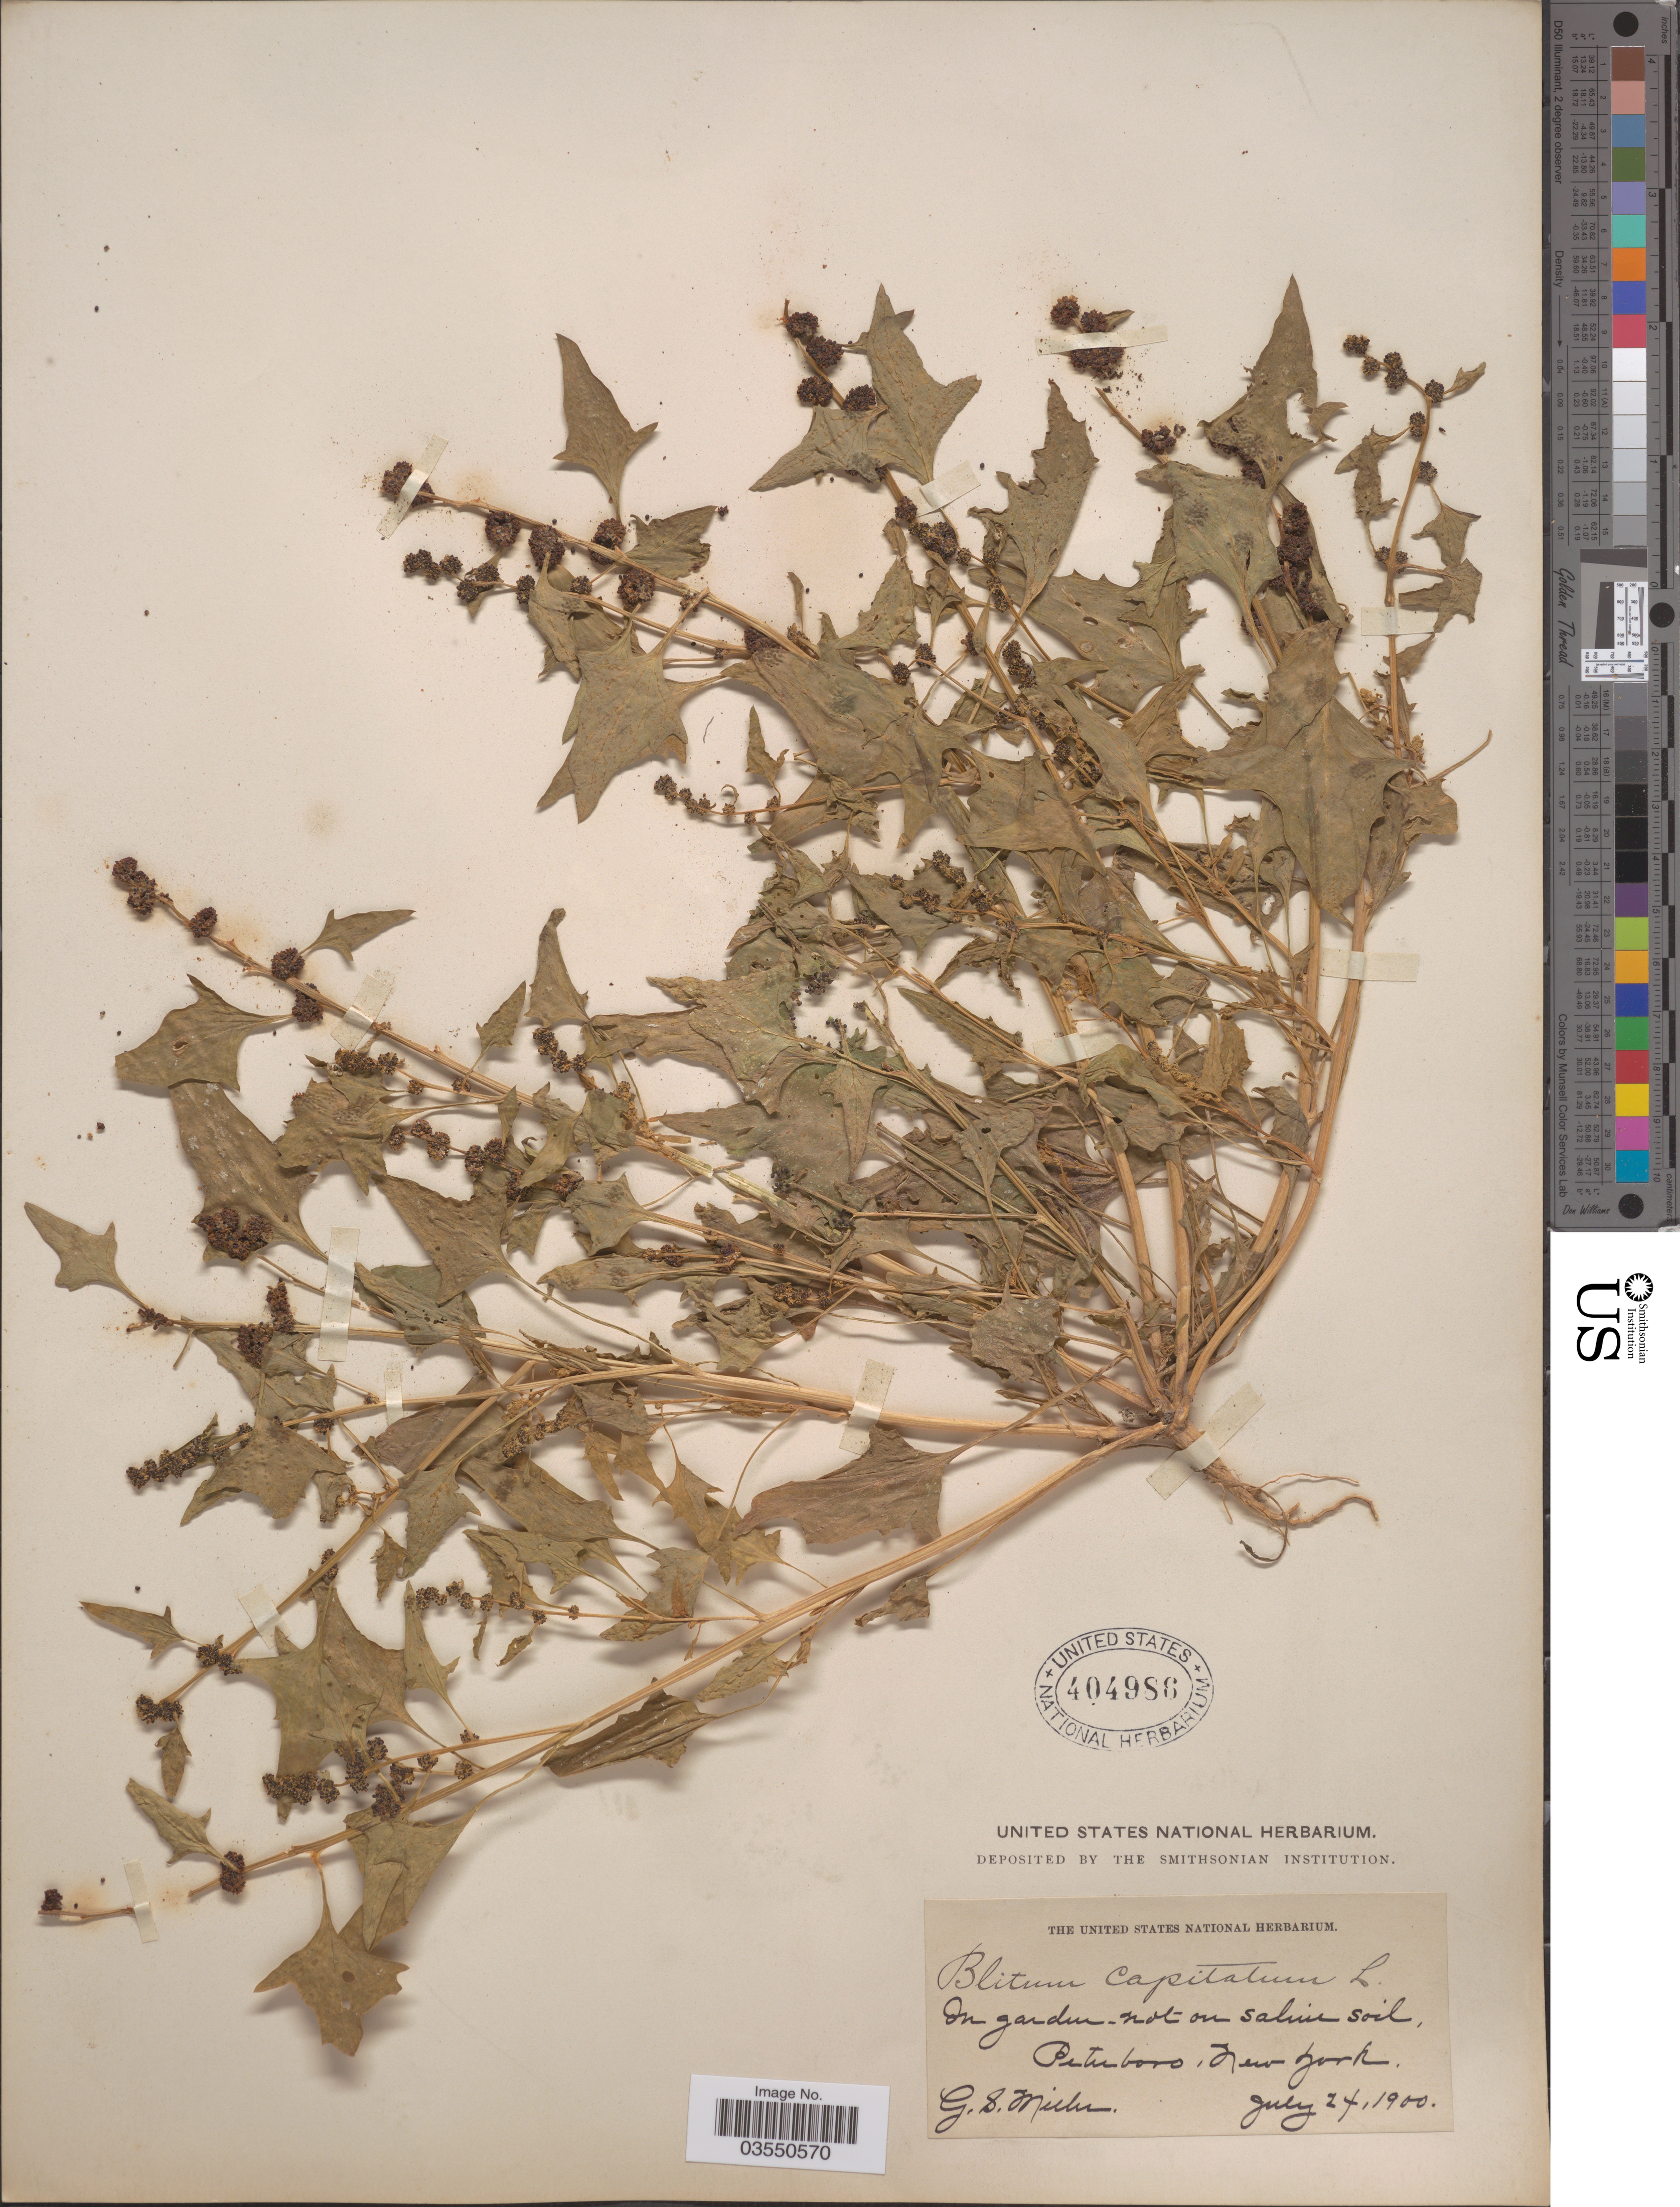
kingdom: Plantae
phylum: Tracheophyta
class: Magnoliopsida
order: Caryophyllales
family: Amaranthaceae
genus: Blitum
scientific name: Blitum capitatum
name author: L.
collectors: G. S. Miller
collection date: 1900-07-24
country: United States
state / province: New York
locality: Peterboro.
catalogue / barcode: US 404986